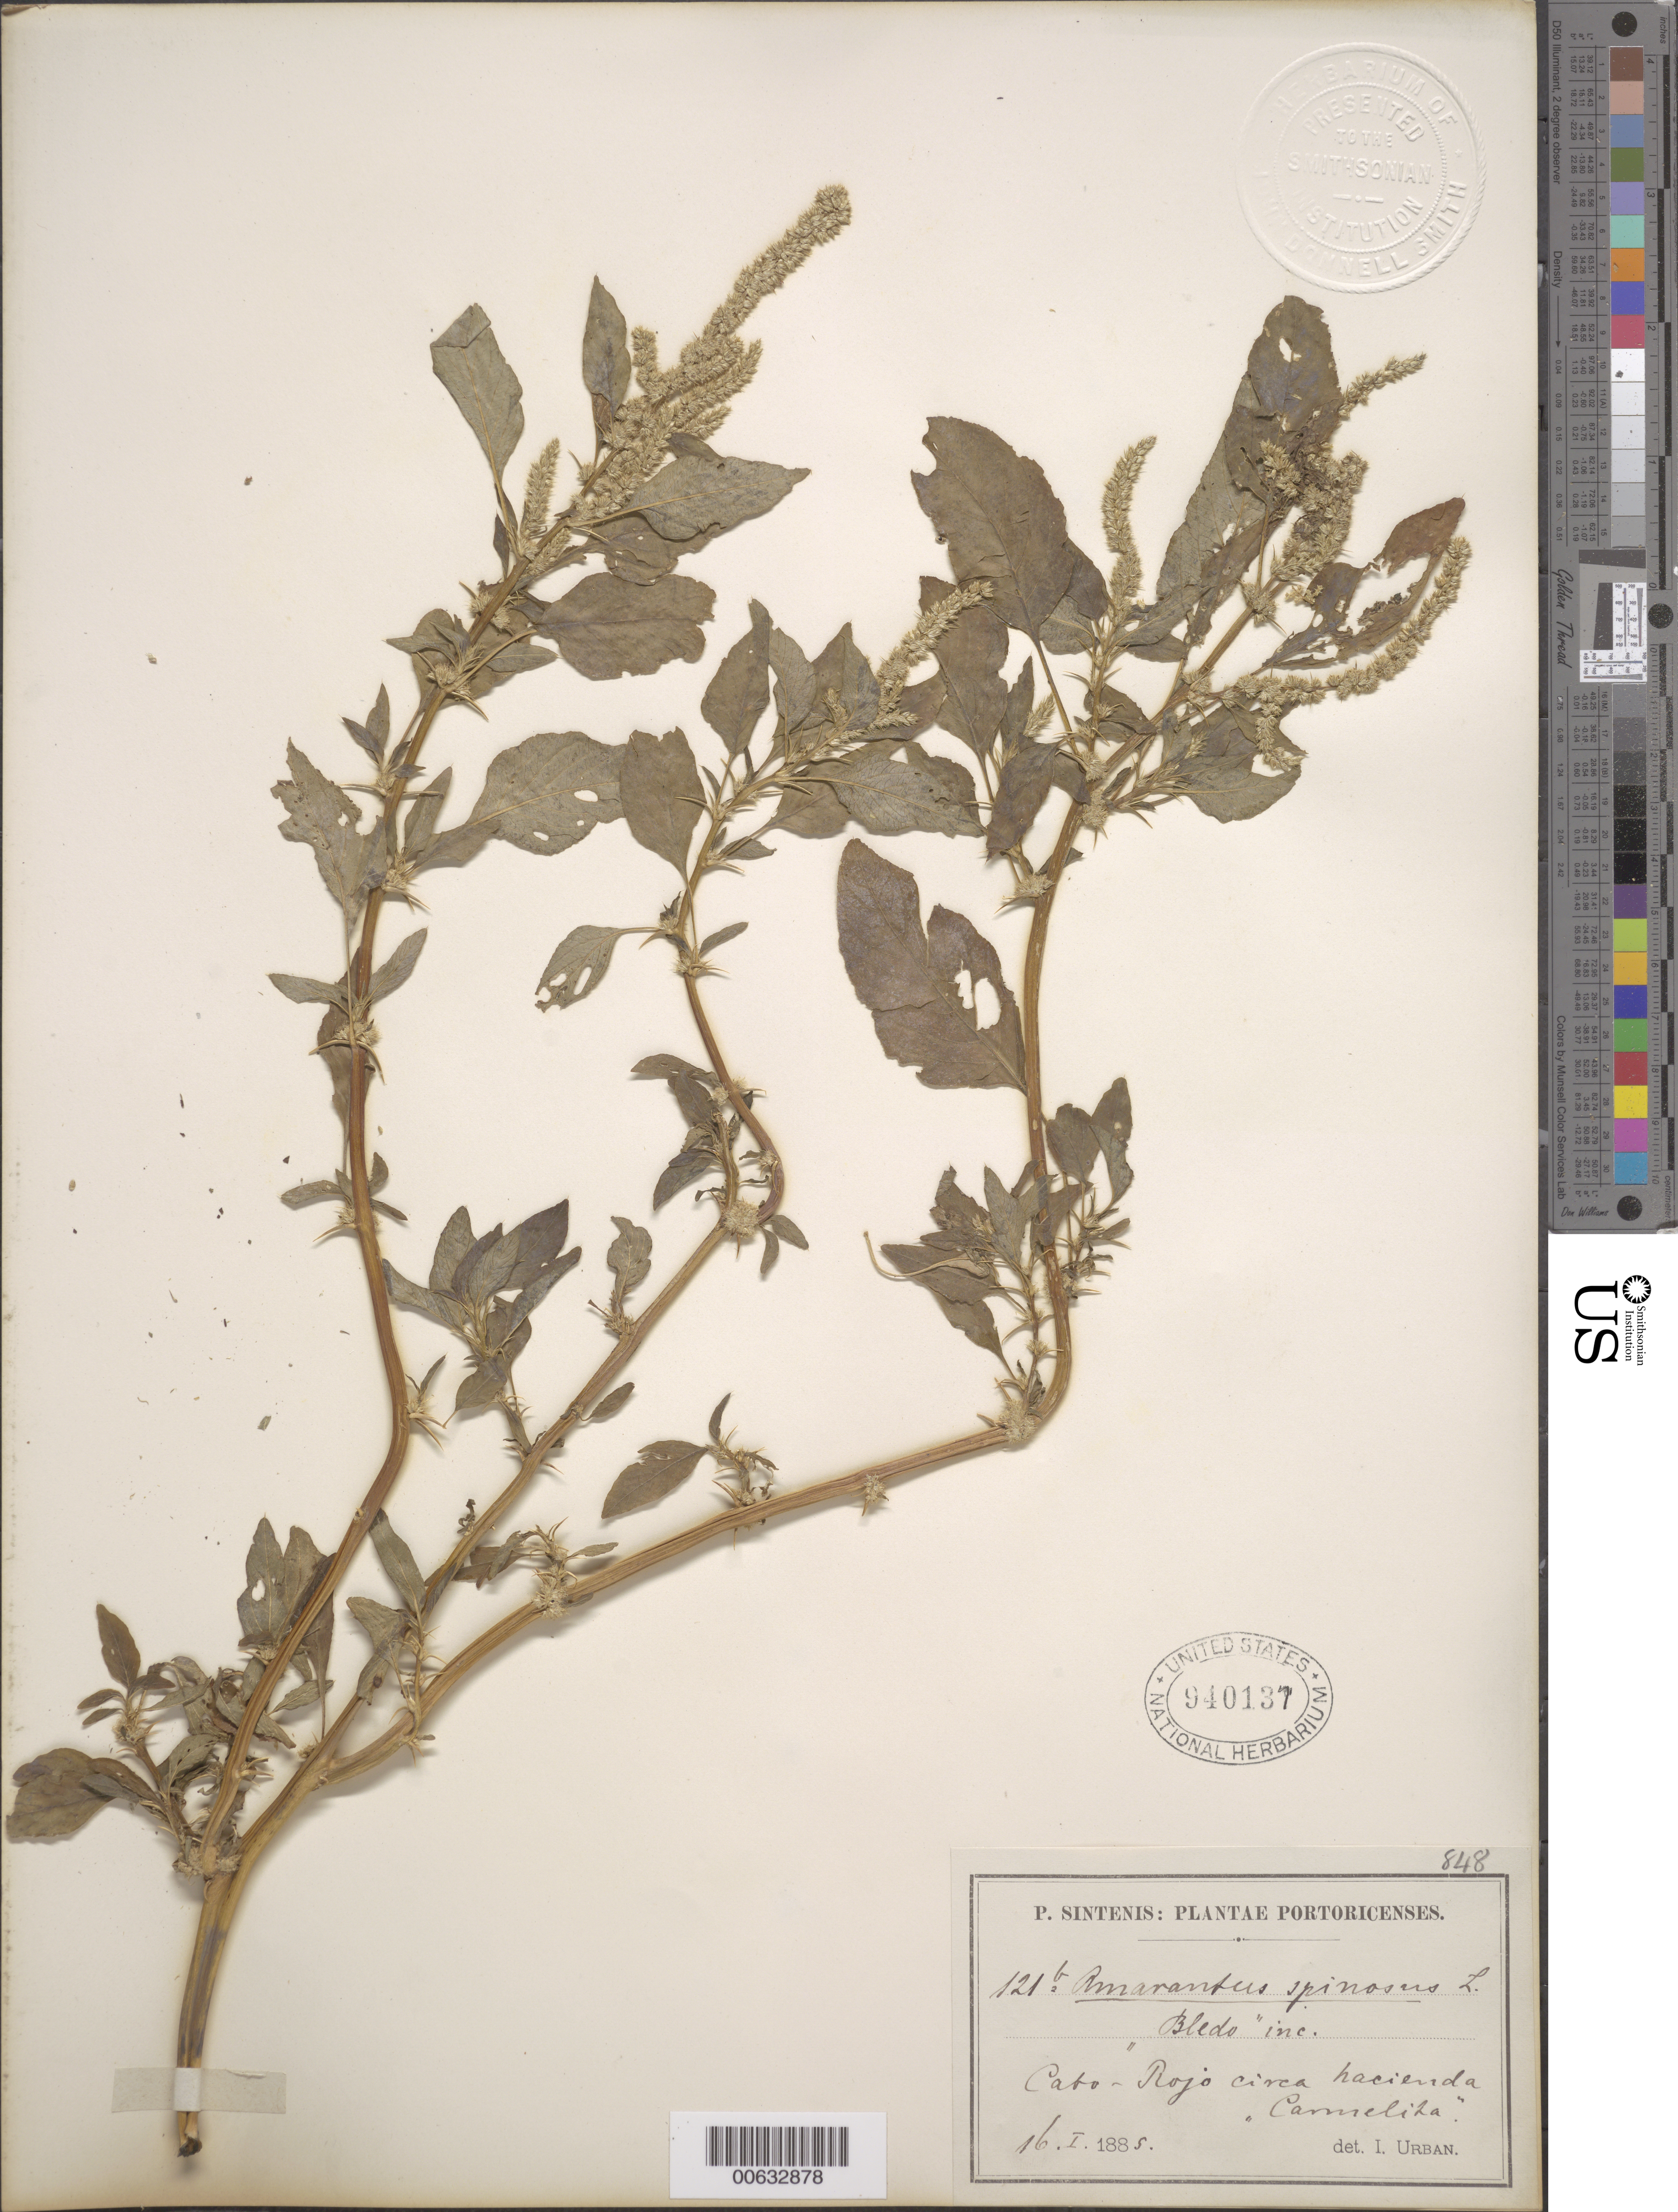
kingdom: Plantae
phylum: Tracheophyta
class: Magnoliopsida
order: Caryophyllales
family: Amaranthaceae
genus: Amaranthus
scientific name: Amaranthus spinosus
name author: L.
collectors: P. Sintenis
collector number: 121 b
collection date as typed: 16 Jan 1885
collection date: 1885-01-16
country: Puerto Rico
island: Greater Antilles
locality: Cabo-Rojo, circa hacienda Carmelita.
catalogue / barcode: US 940137